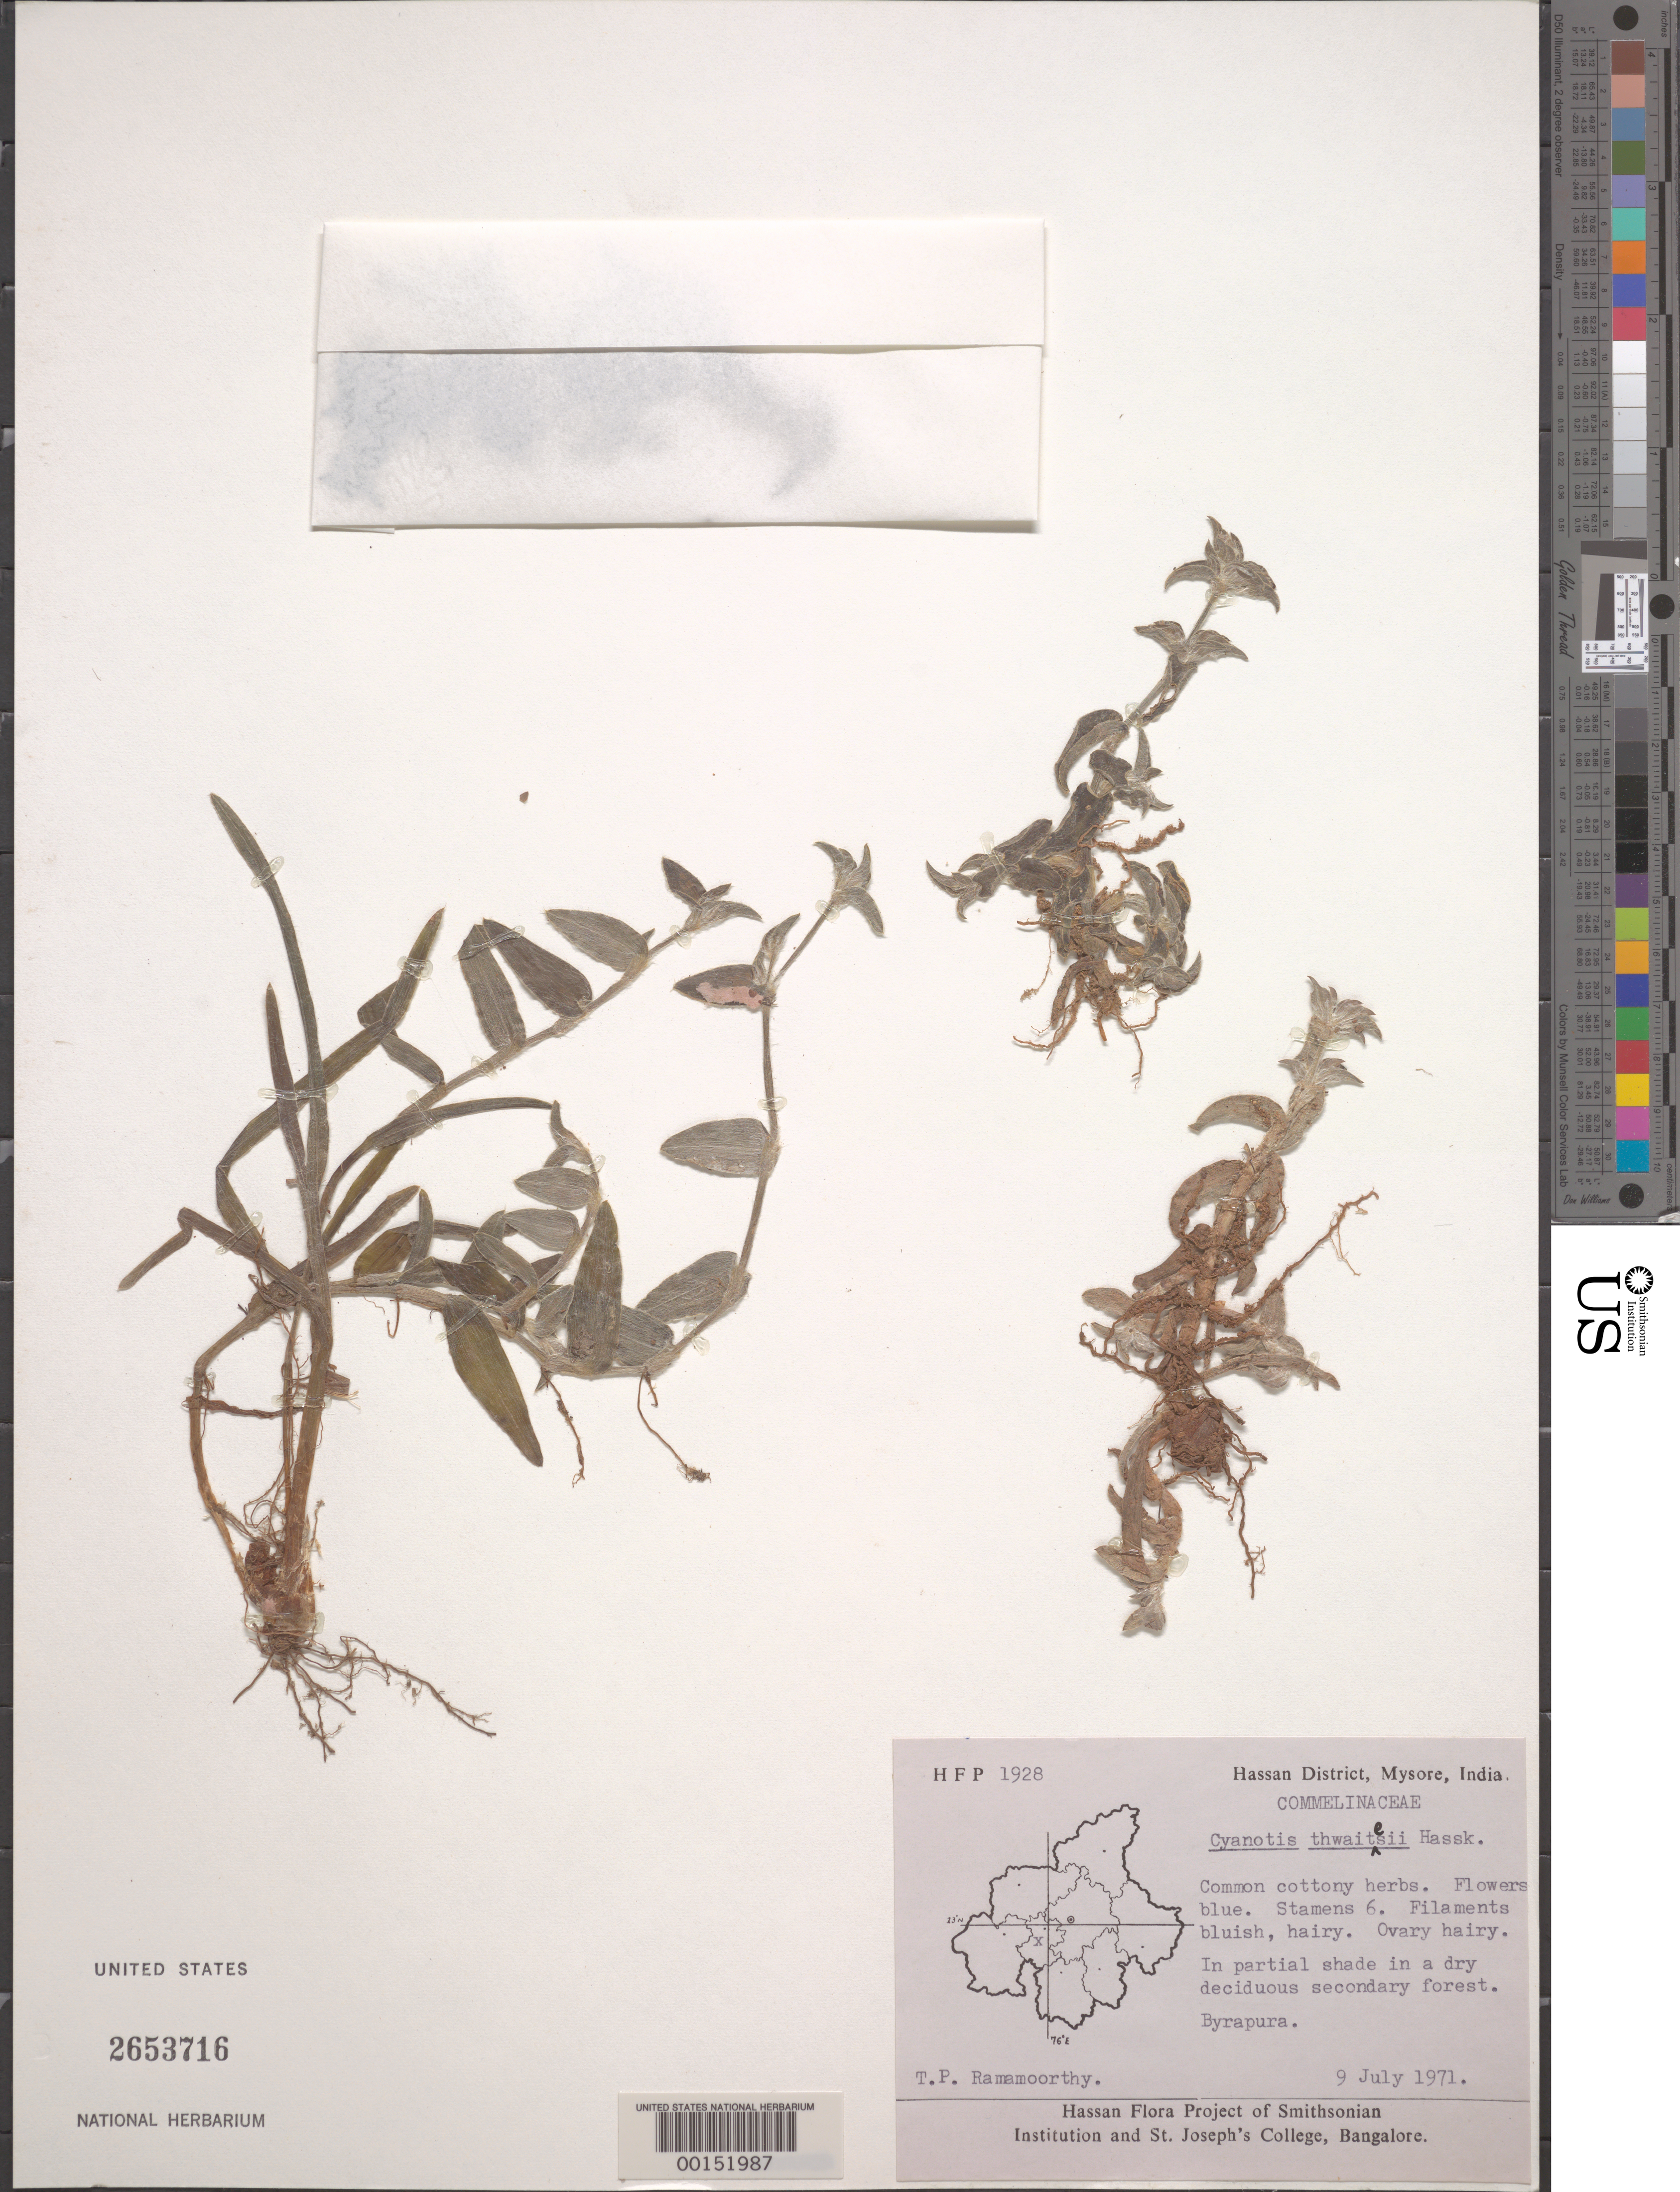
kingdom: Plantae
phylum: Tracheophyta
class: Liliopsida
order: Commelinales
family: Commelinaceae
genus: Cyanotis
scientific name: Cyanotis thwaitesii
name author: Hassk.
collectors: T. P. Ramamoorthy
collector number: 1928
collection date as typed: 09 Jul 1971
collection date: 1971-07-09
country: India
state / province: Karnataka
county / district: Hassan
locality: Byrapura, mysore state [mysore state = karnataka.]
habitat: Dry, secondary deciduous forest; partial shade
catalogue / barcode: US 2653716